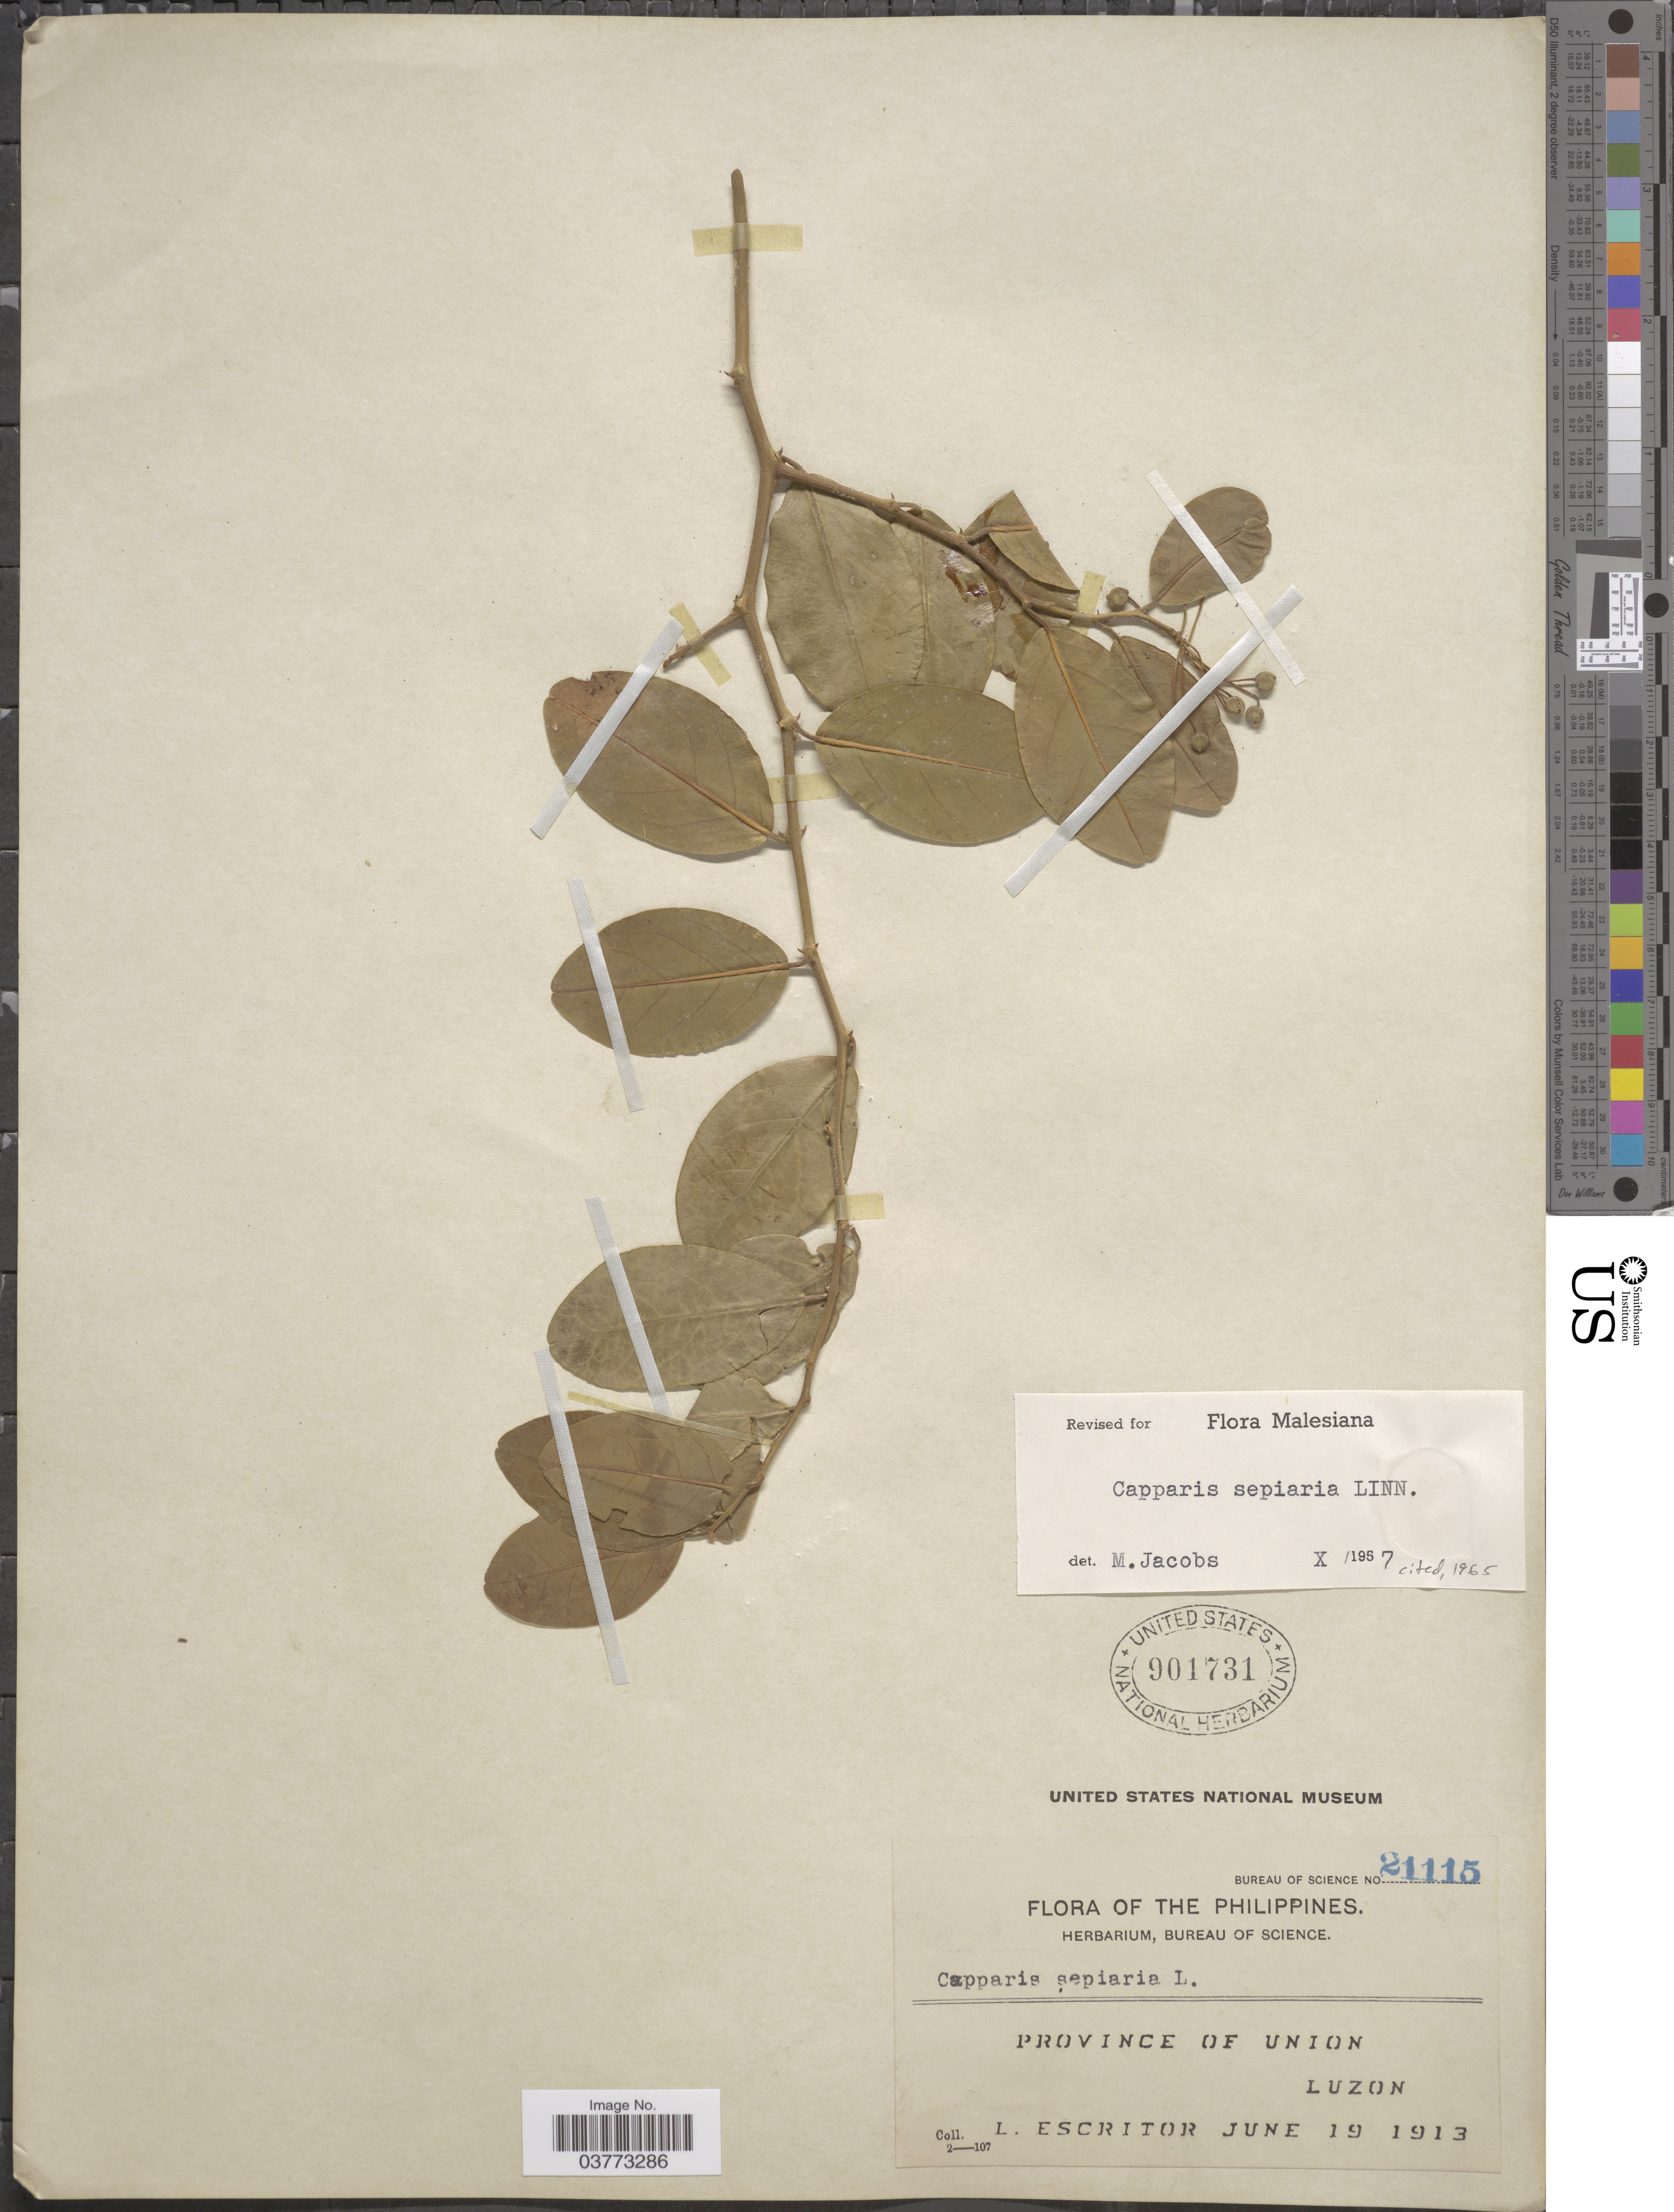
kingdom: Plantae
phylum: Tracheophyta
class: Magnoliopsida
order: Brassicales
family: Capparaceae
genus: Capparis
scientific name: Capparis sepiaria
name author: L.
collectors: L. Escritor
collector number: Bureau of Science 21115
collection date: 1913-06-19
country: Philippines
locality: The Philippines. Province of Union. Luzon.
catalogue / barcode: US 901731